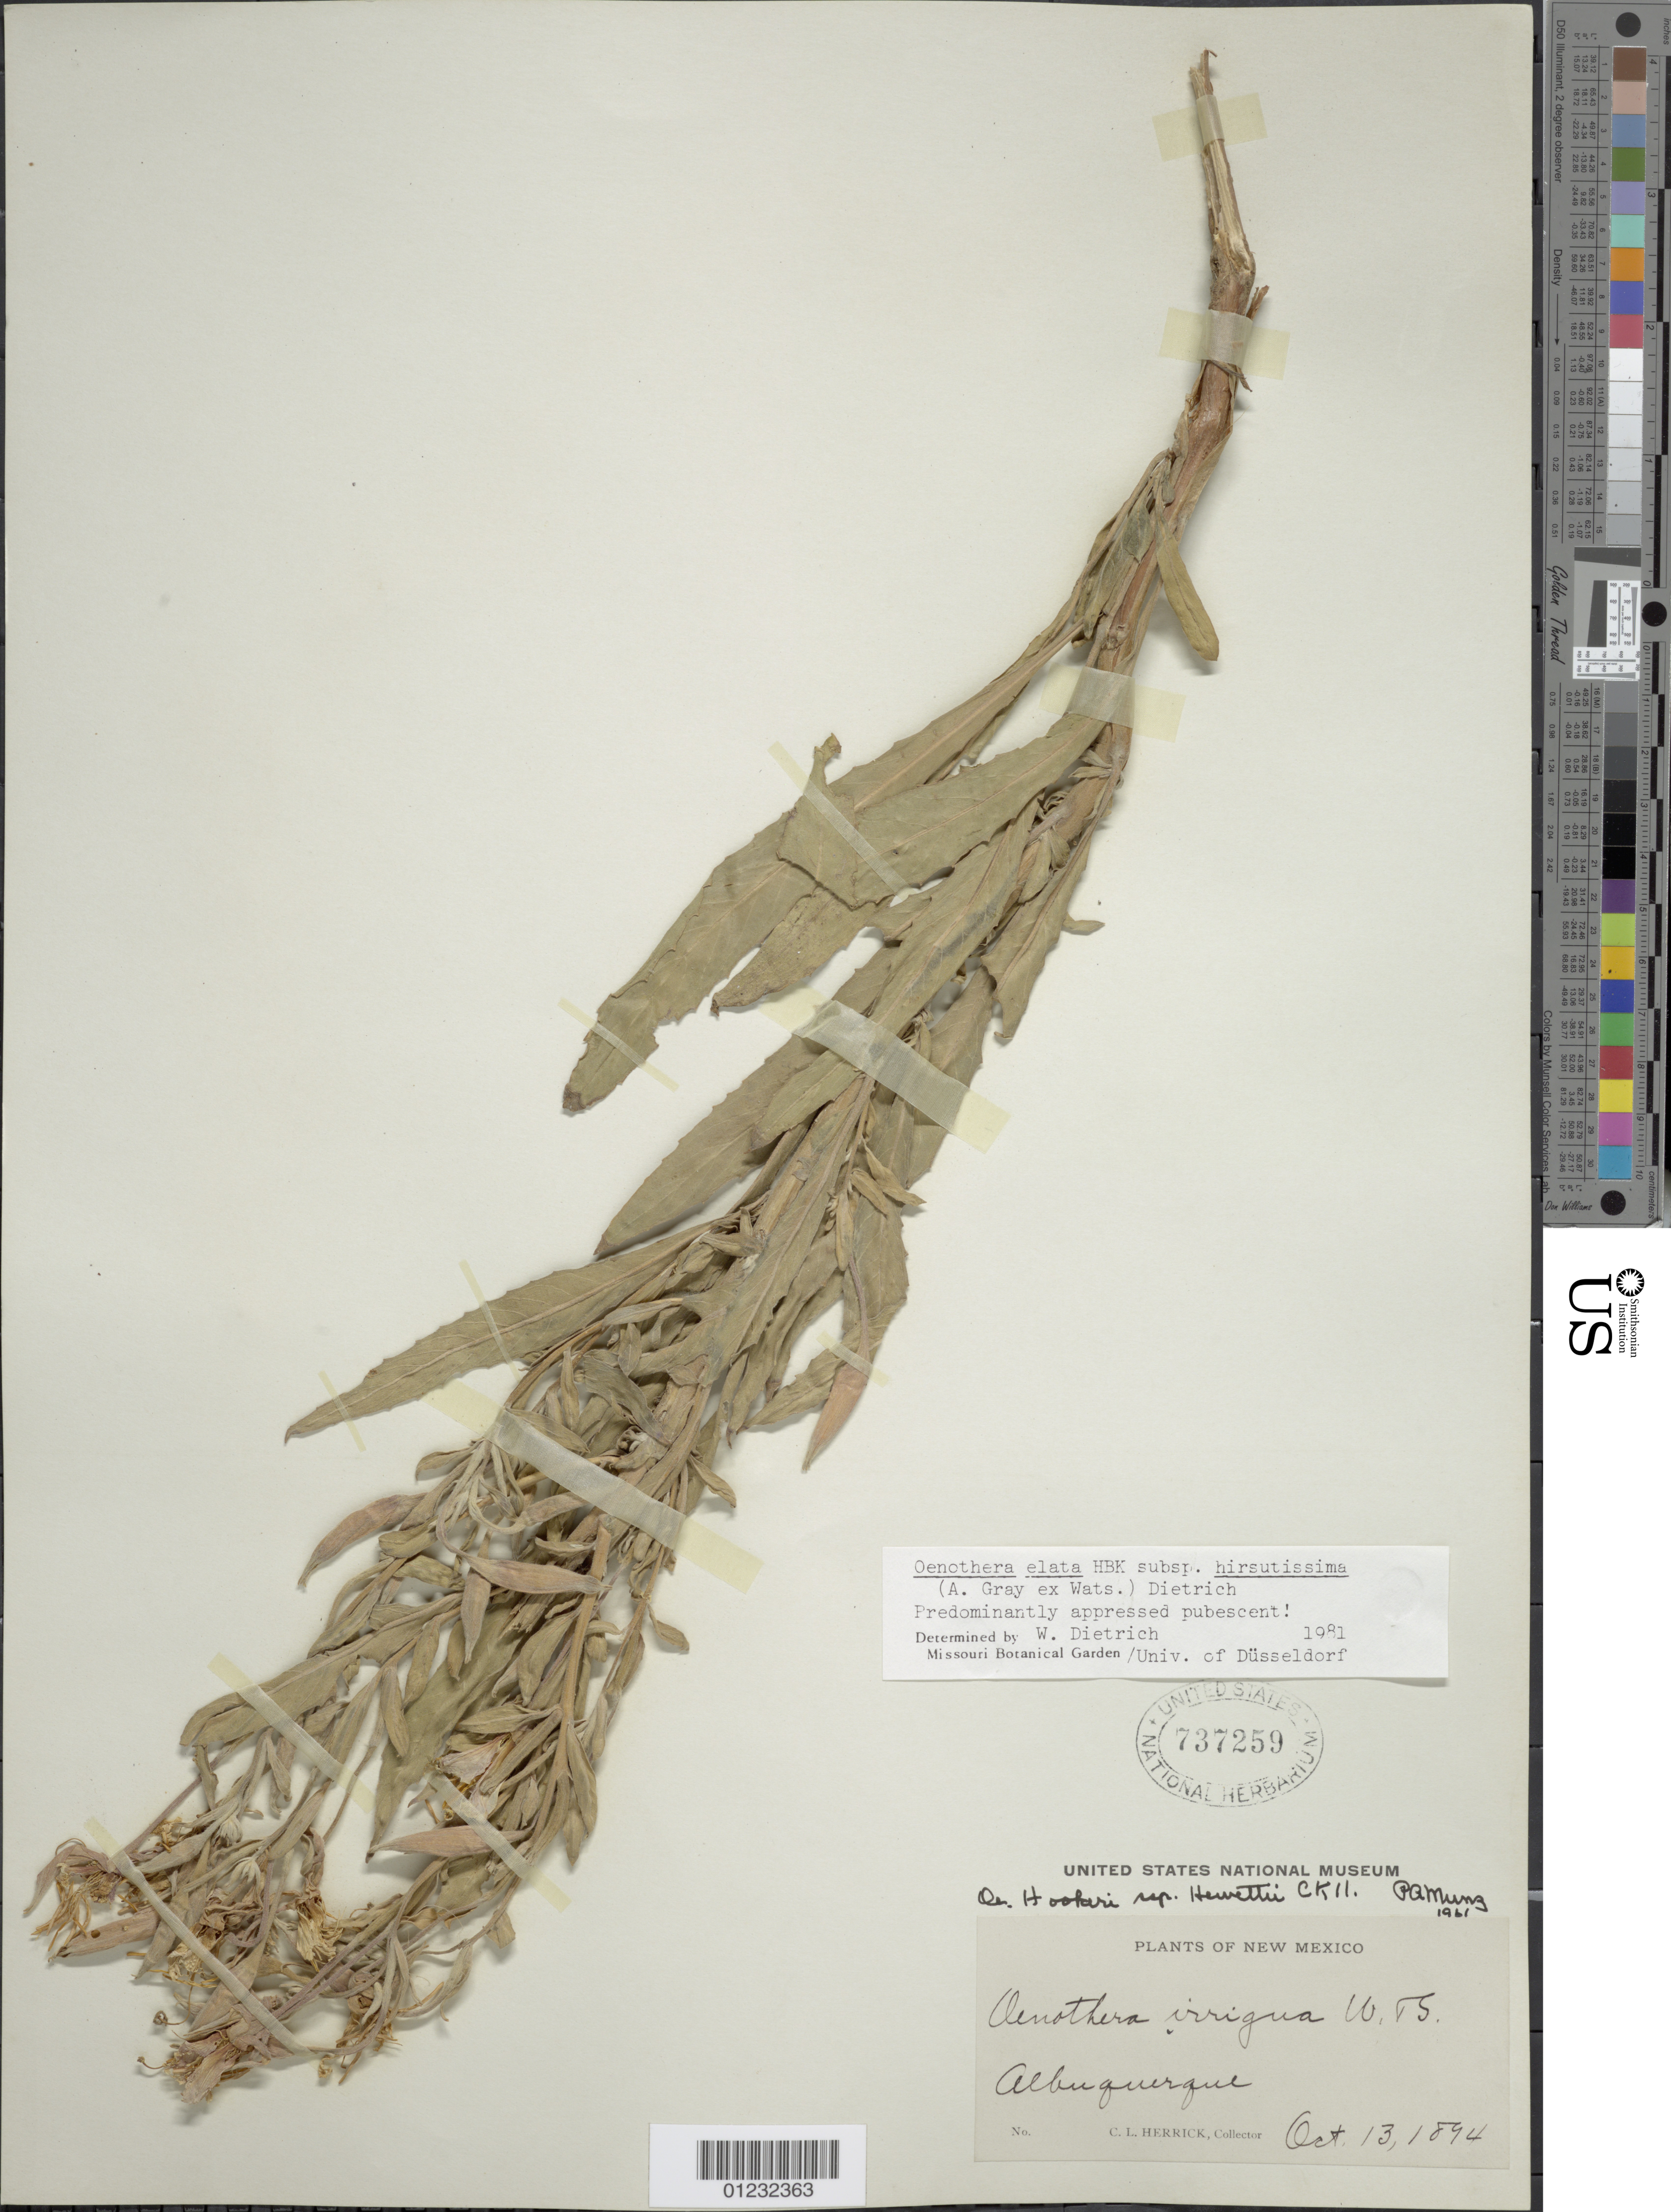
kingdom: Plantae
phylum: Tracheophyta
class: Magnoliopsida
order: Myrtales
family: Onagraceae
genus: Oenothera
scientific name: Oenothera elata subsp. hirsutissima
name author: (A. Gray ex S. Watson) W. Dietr.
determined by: Dietrich, W.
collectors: C. Herrick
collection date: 1894-10-13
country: United States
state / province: New Mexico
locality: Albuquerque.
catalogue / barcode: US 737259